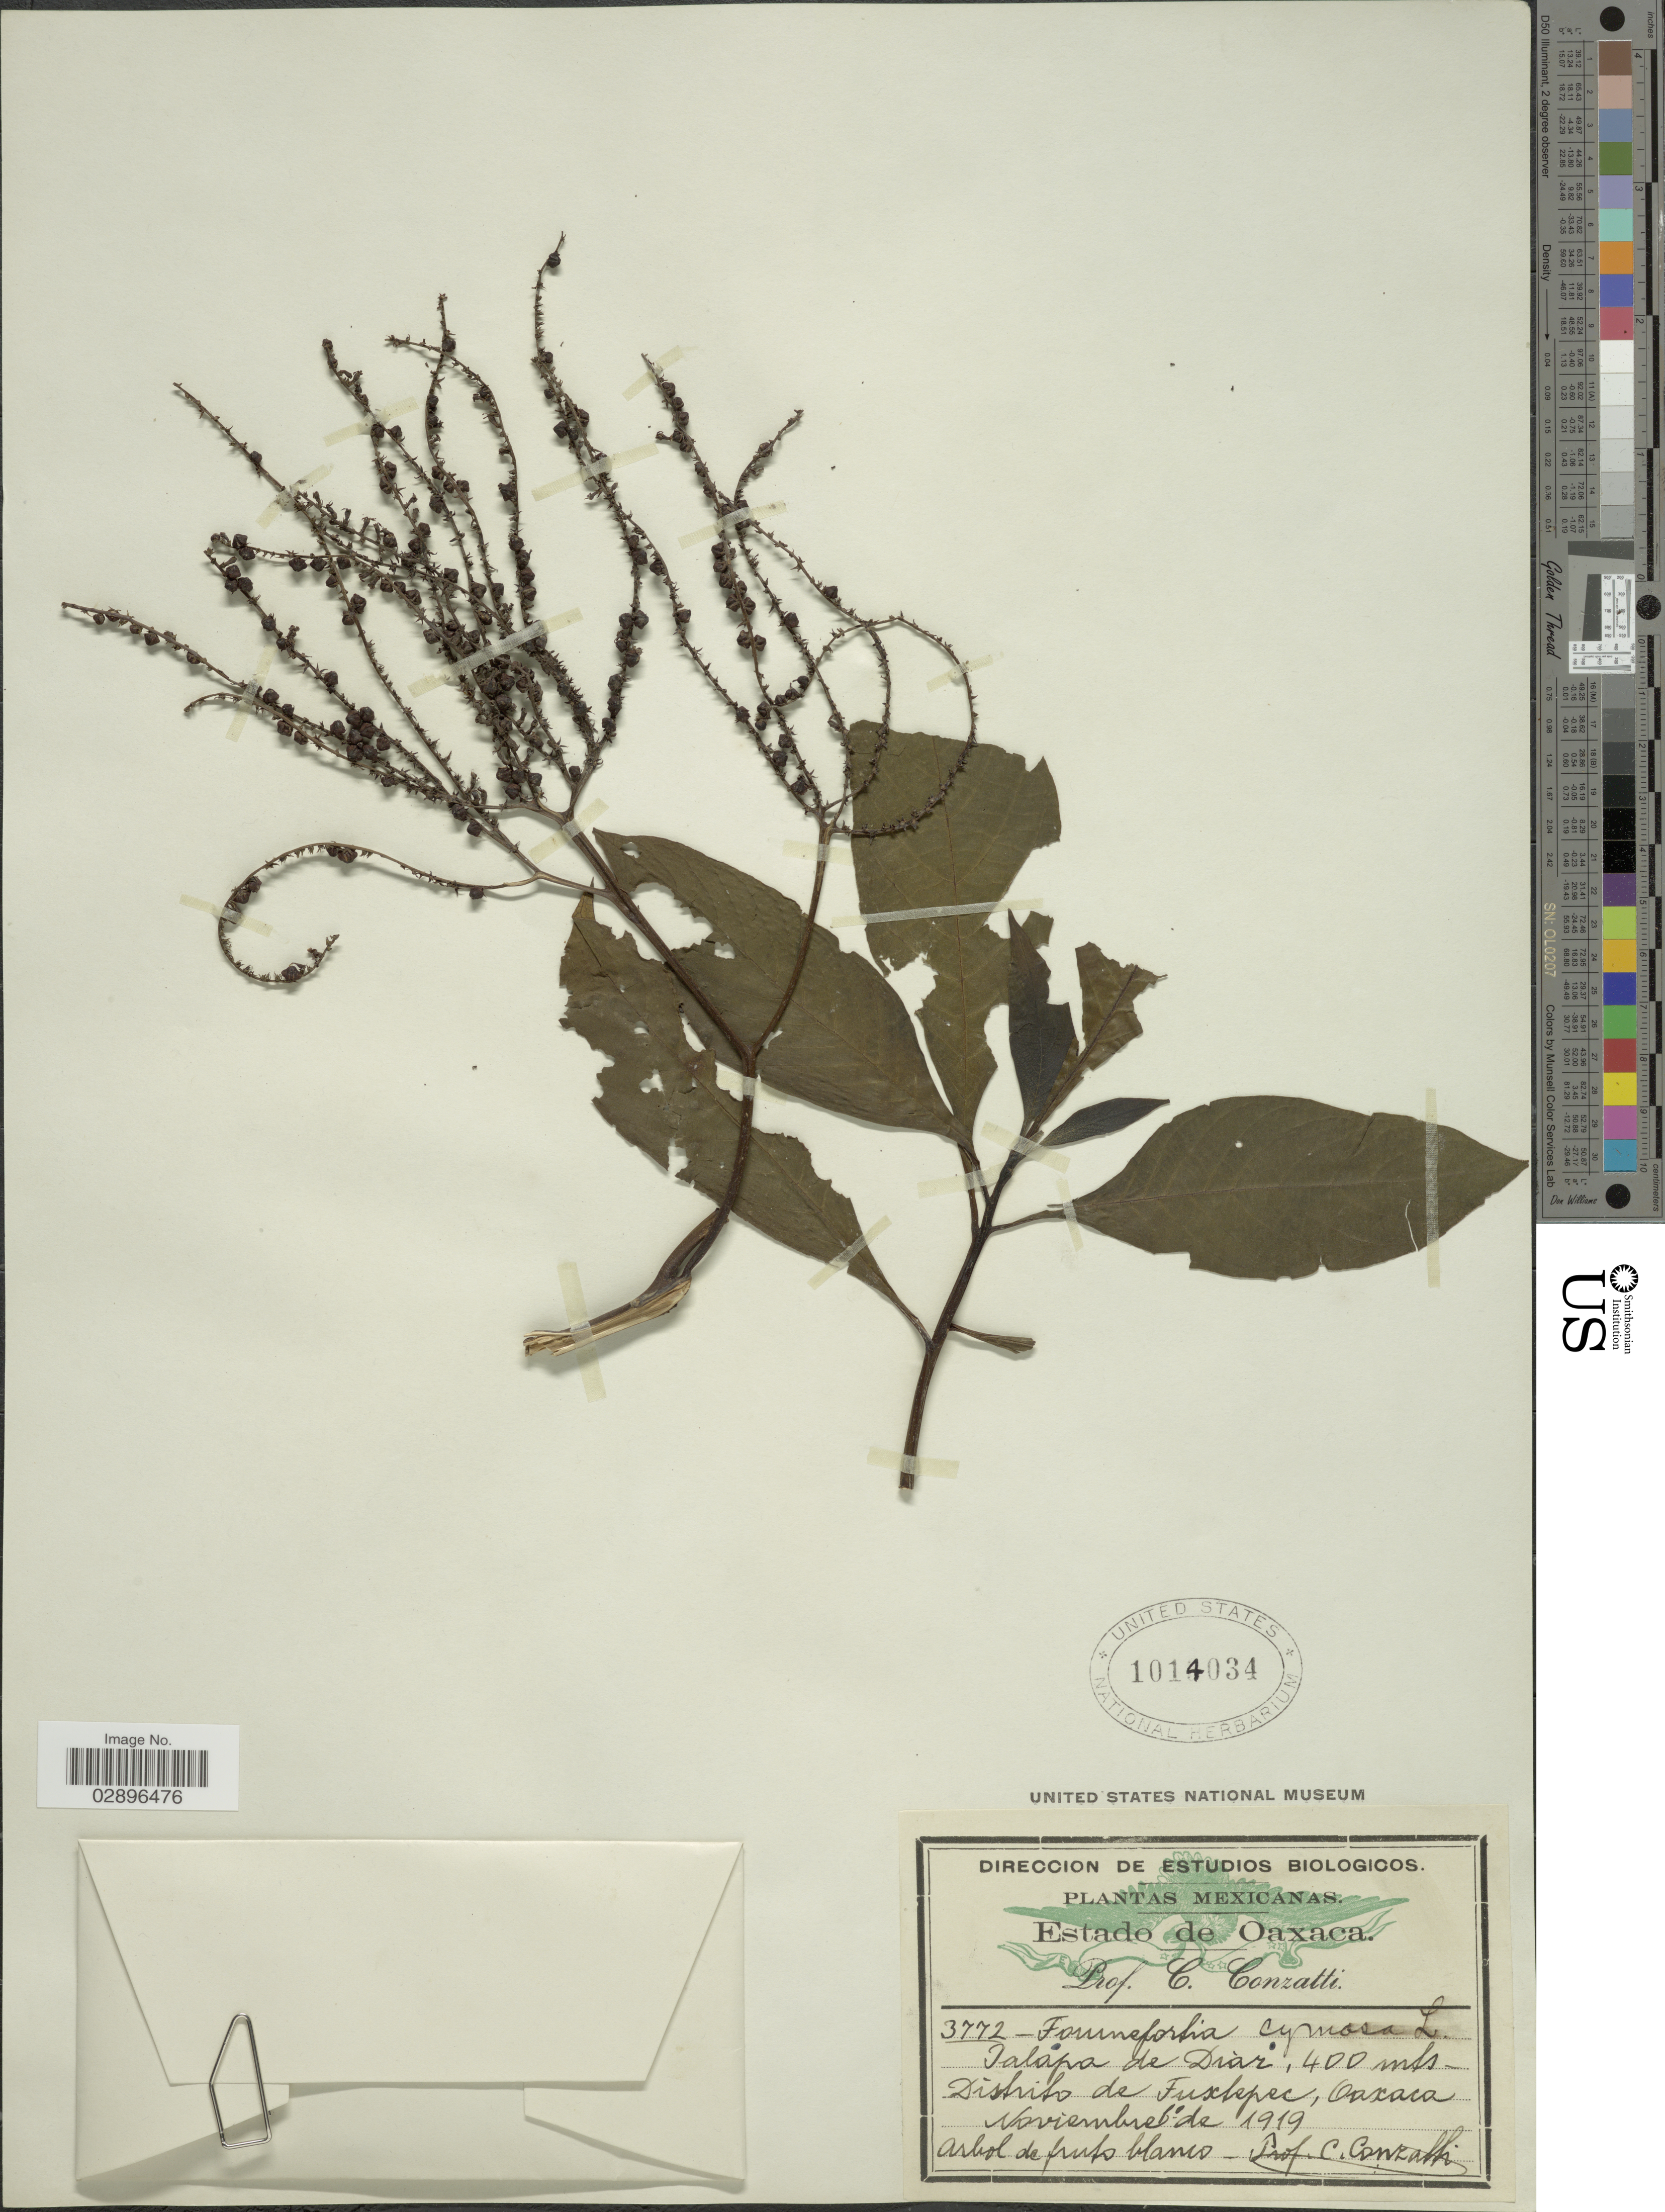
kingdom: Plantae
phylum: Tracheophyta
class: Magnoliopsida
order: Boraginales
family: Heliotropiaceae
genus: Tournefortia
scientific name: Tournefortia glabra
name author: L.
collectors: C. Conzatti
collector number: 3772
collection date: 1919-11-01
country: Mexico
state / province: Oaxaca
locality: Jalapa de Diaz. Distrito de Tuxtepec.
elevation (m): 400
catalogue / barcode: US 1014034